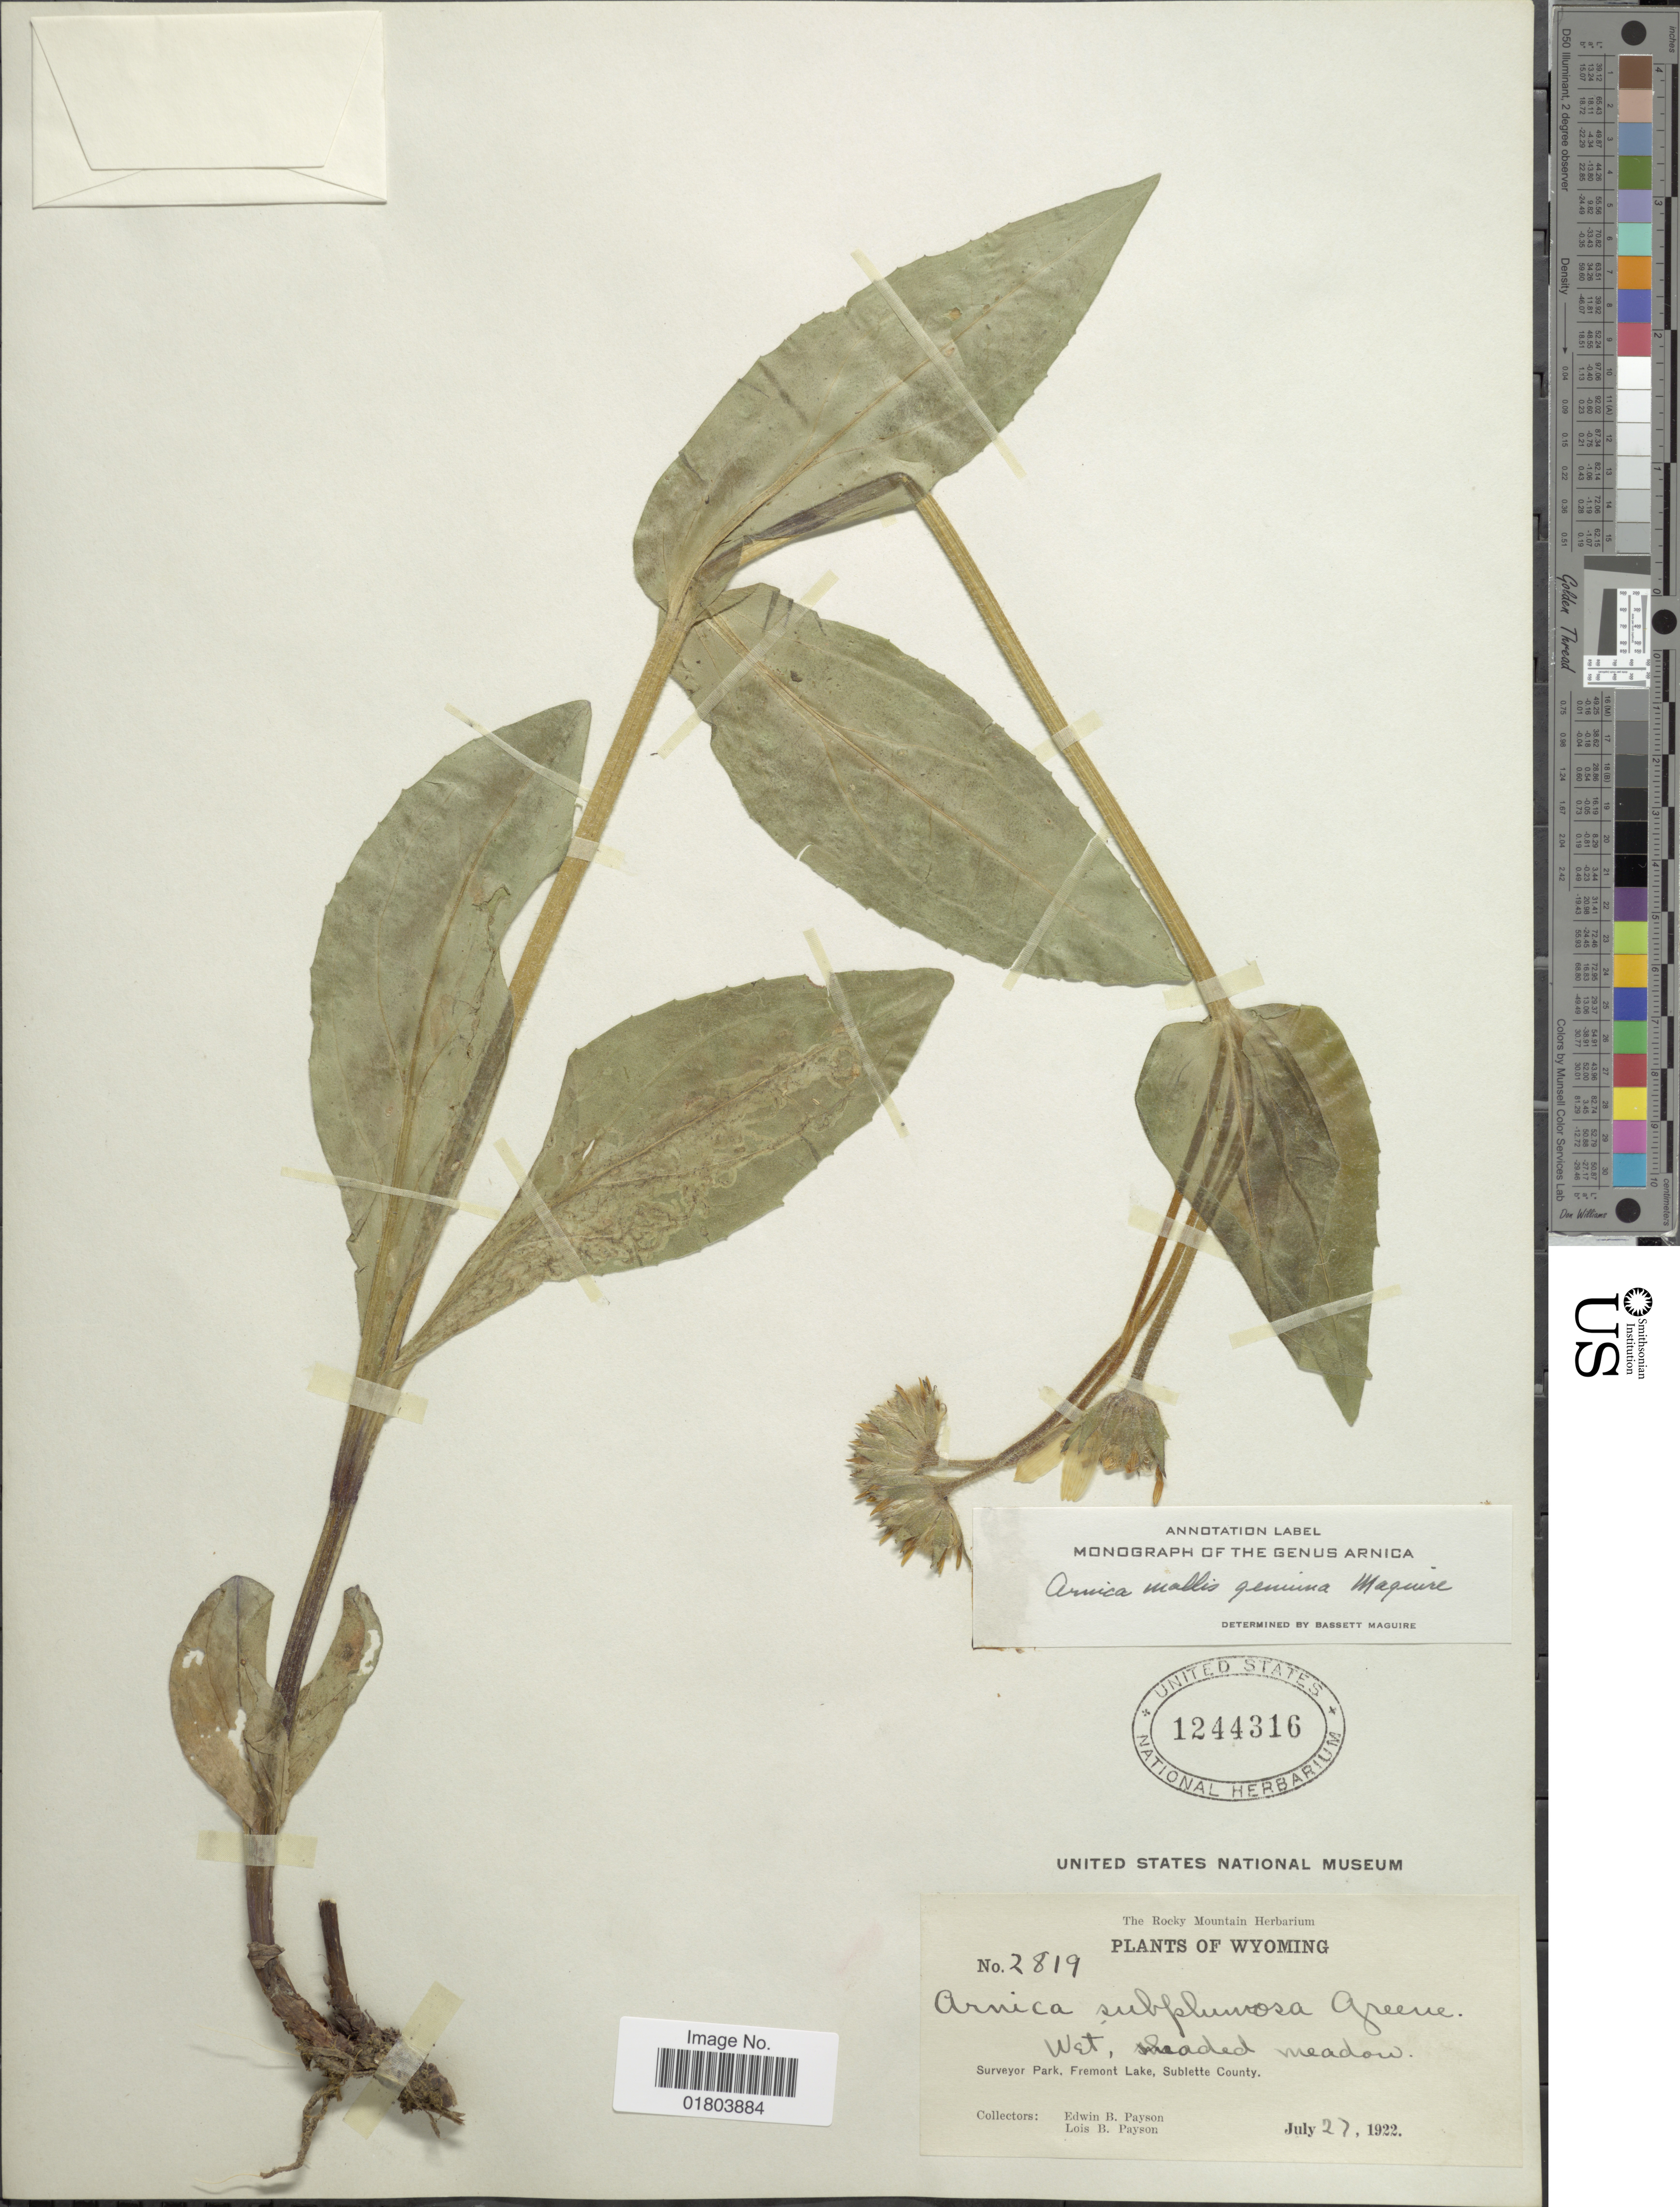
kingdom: Plantae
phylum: Tracheophyta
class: Magnoliopsida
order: Asterales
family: Asteraceae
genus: Arnica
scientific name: Arnica mollis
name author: Hook.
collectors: E. B. Payson & L. Payson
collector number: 2819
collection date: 1922-07-27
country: United States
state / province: Wyoming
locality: Wet, shaded meadow, Surveyor Prk, Fremont Lake, Sublette County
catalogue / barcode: US 1244316